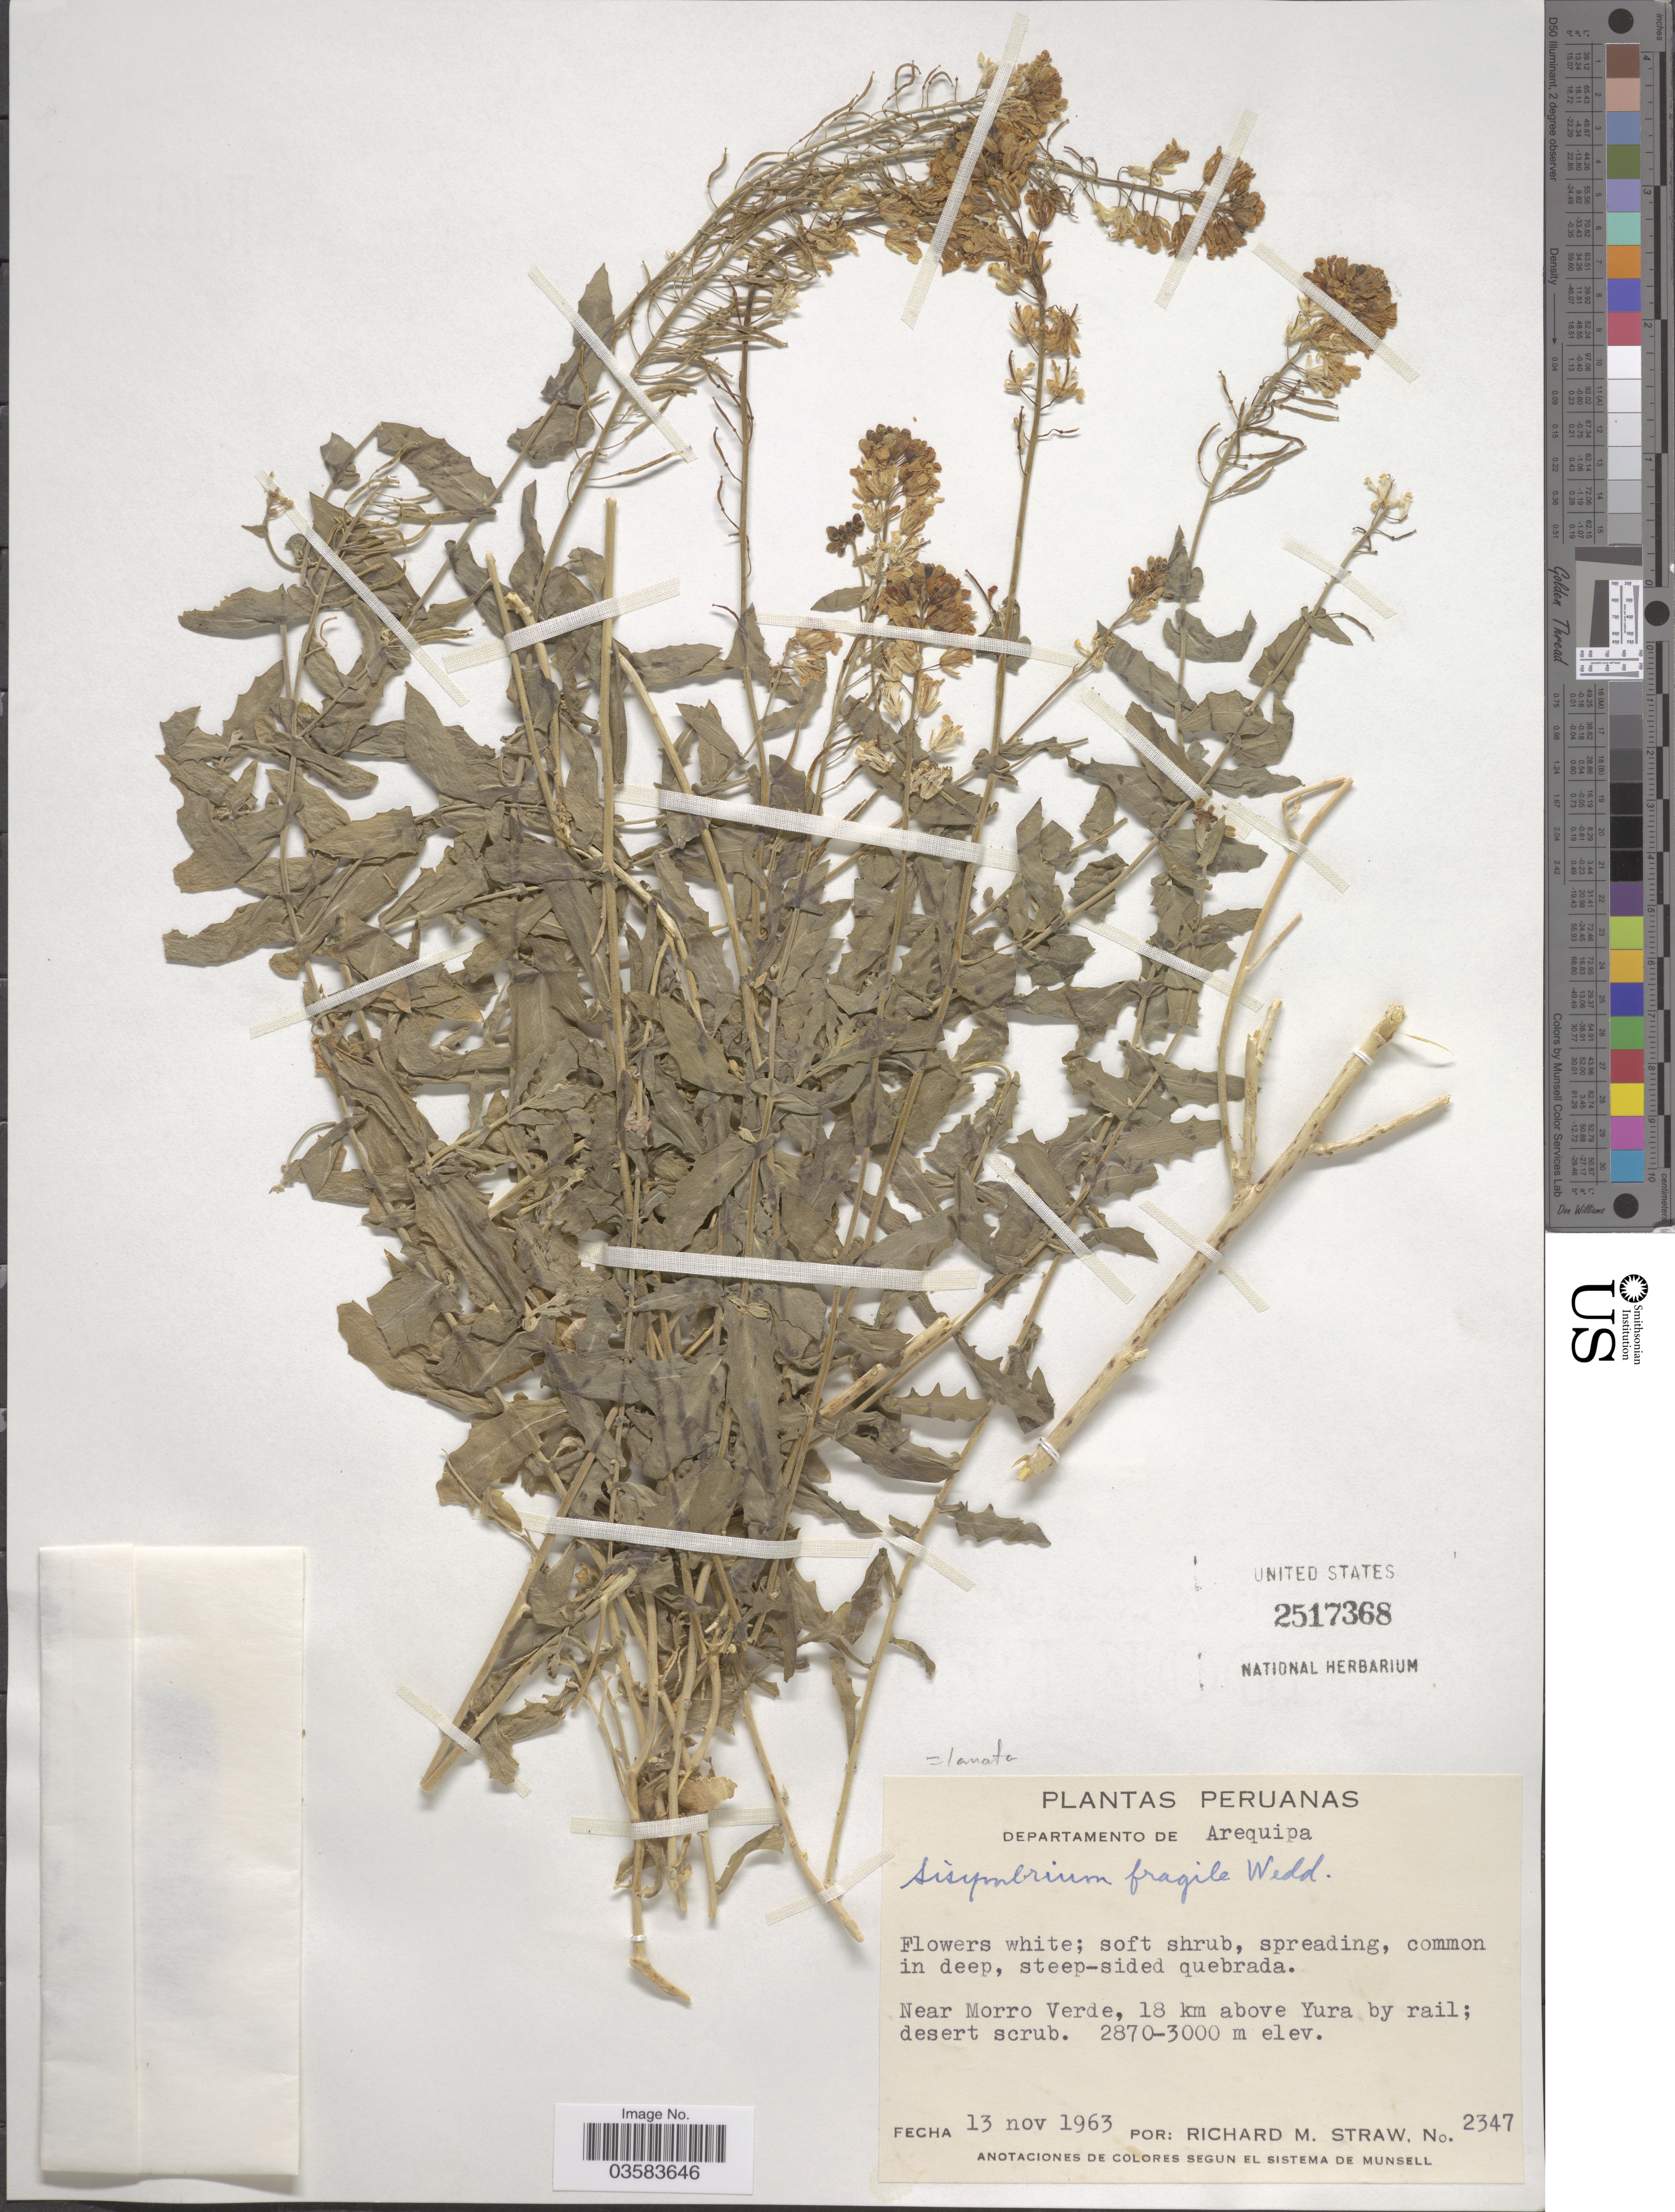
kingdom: Plantae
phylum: Tracheophyta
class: Magnoliopsida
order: Brassicales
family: Brassicaceae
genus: Neuontobotrys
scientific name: Neuontobotrys lanata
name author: (Walpers) Al-Shehbaz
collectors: R. M. Straw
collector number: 2347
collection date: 1963-11-13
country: Peru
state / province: Arequipa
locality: Departamento de Arequipa. Near Morro Verde, 18 km above Yura by rail.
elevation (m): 2870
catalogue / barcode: US 2517368